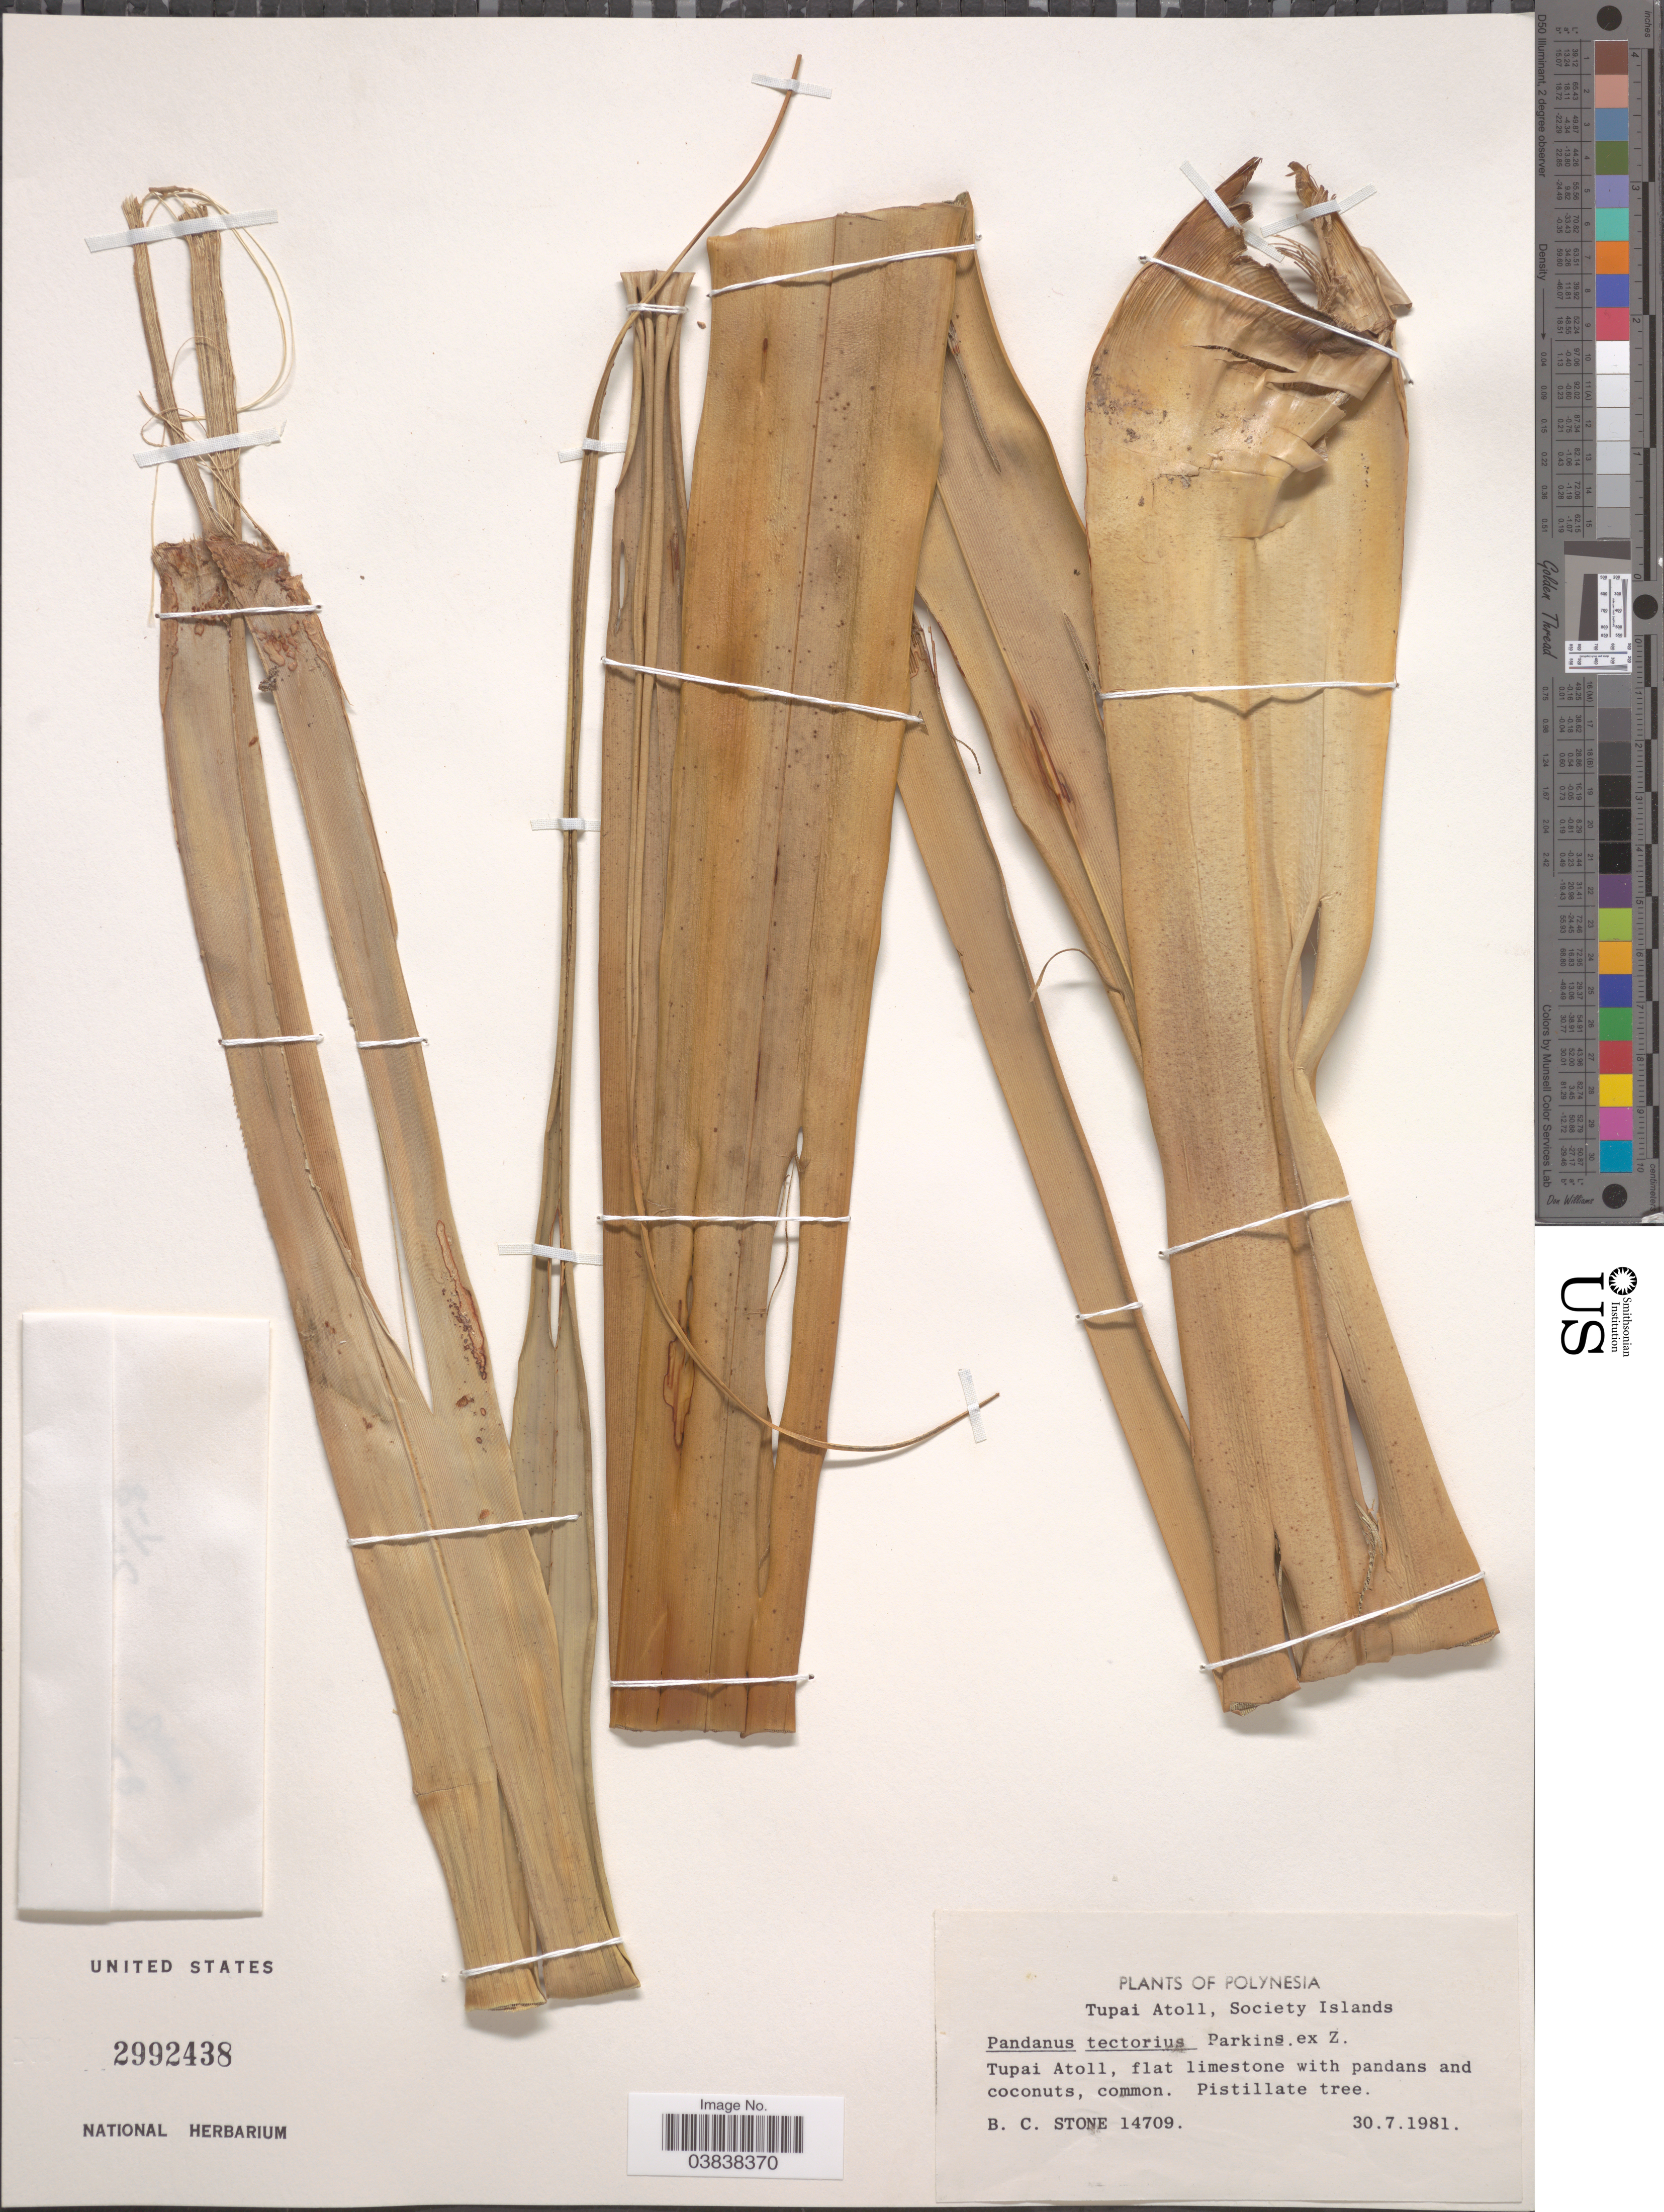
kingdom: Plantae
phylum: Tracheophyta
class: Liliopsida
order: Pandanales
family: Pandanaceae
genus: Pandanus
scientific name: Pandanus tectorius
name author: Parkinson ex DuRoi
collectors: B. C. Stone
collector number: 14709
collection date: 1981-07-30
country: French Polynesia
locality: Polynesia. Tupai Atoll, Society Islands. Tupai Atoll.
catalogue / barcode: US 2992438